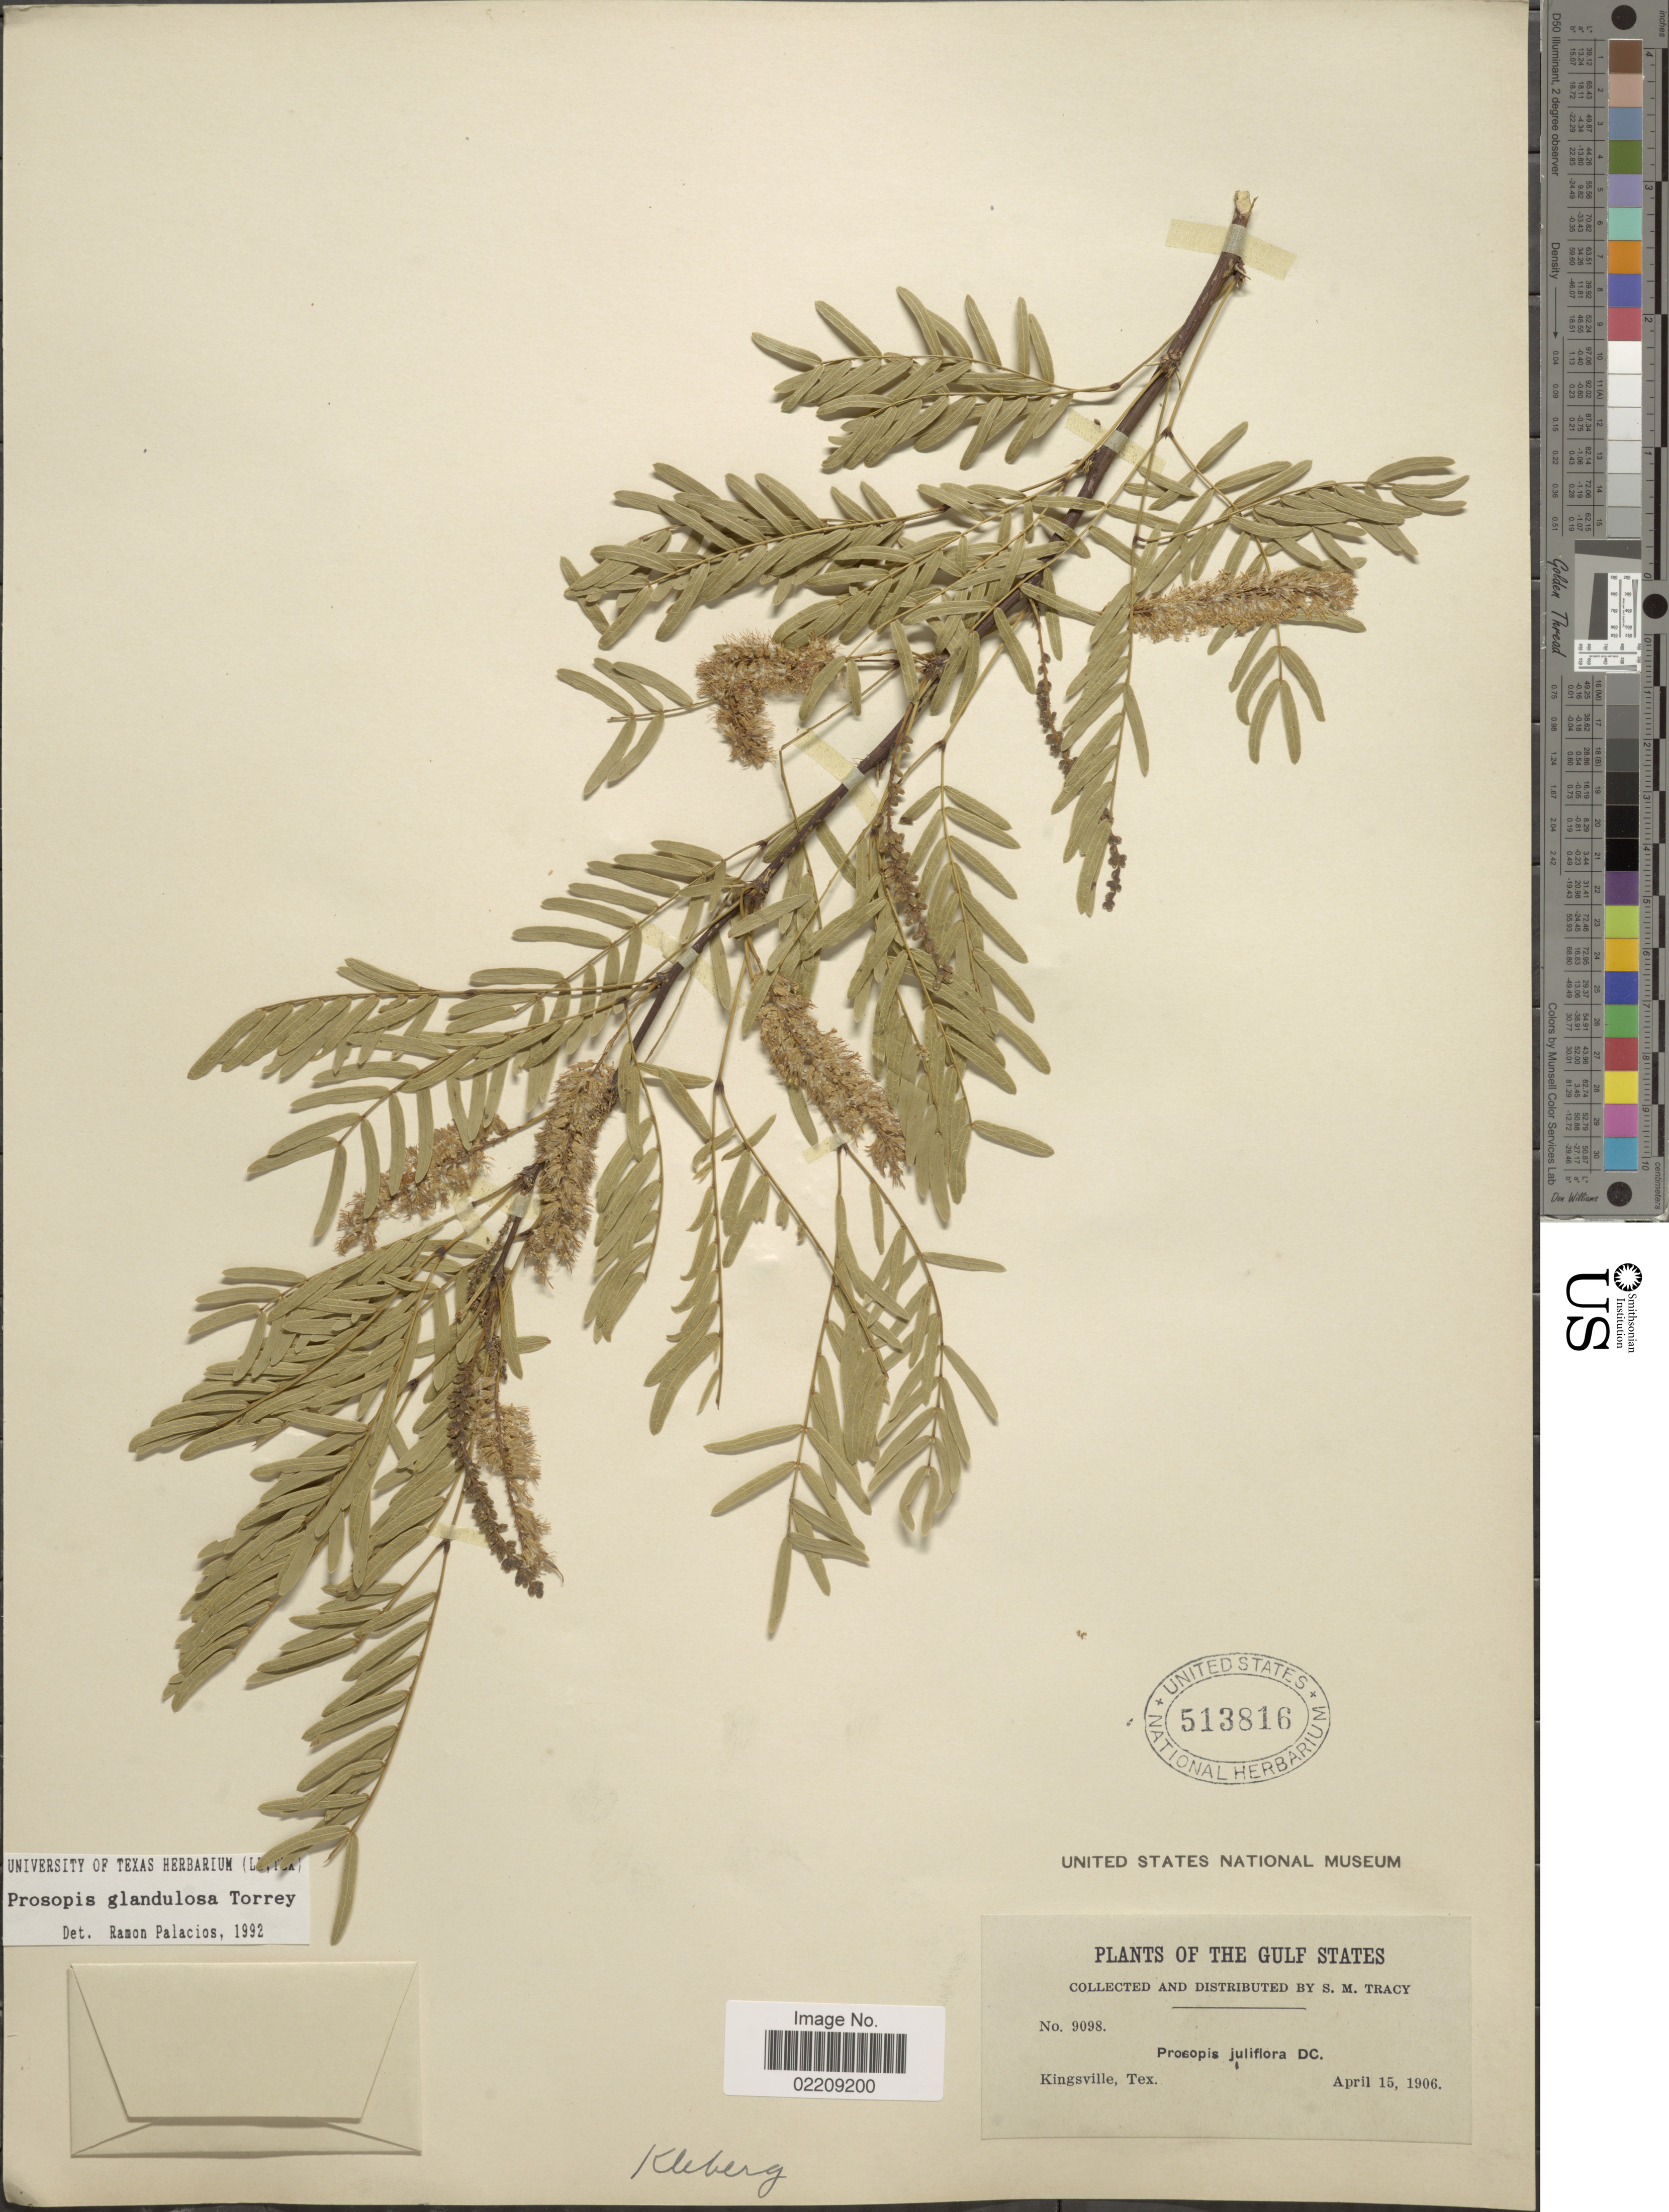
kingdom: Plantae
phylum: Tracheophyta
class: Magnoliopsida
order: Fabales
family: Fabaceae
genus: Neltuma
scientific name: Neltuma glandulosa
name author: (Torr.) Britton & Rose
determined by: Strong, Mark T., (BOT), Smithsonian Institution - National Museum of Natural History (UNITED STATES)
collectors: S. M. Tracy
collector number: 9098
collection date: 1906-04-15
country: United States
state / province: Texas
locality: The Gulf States, Kingsville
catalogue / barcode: US 513816